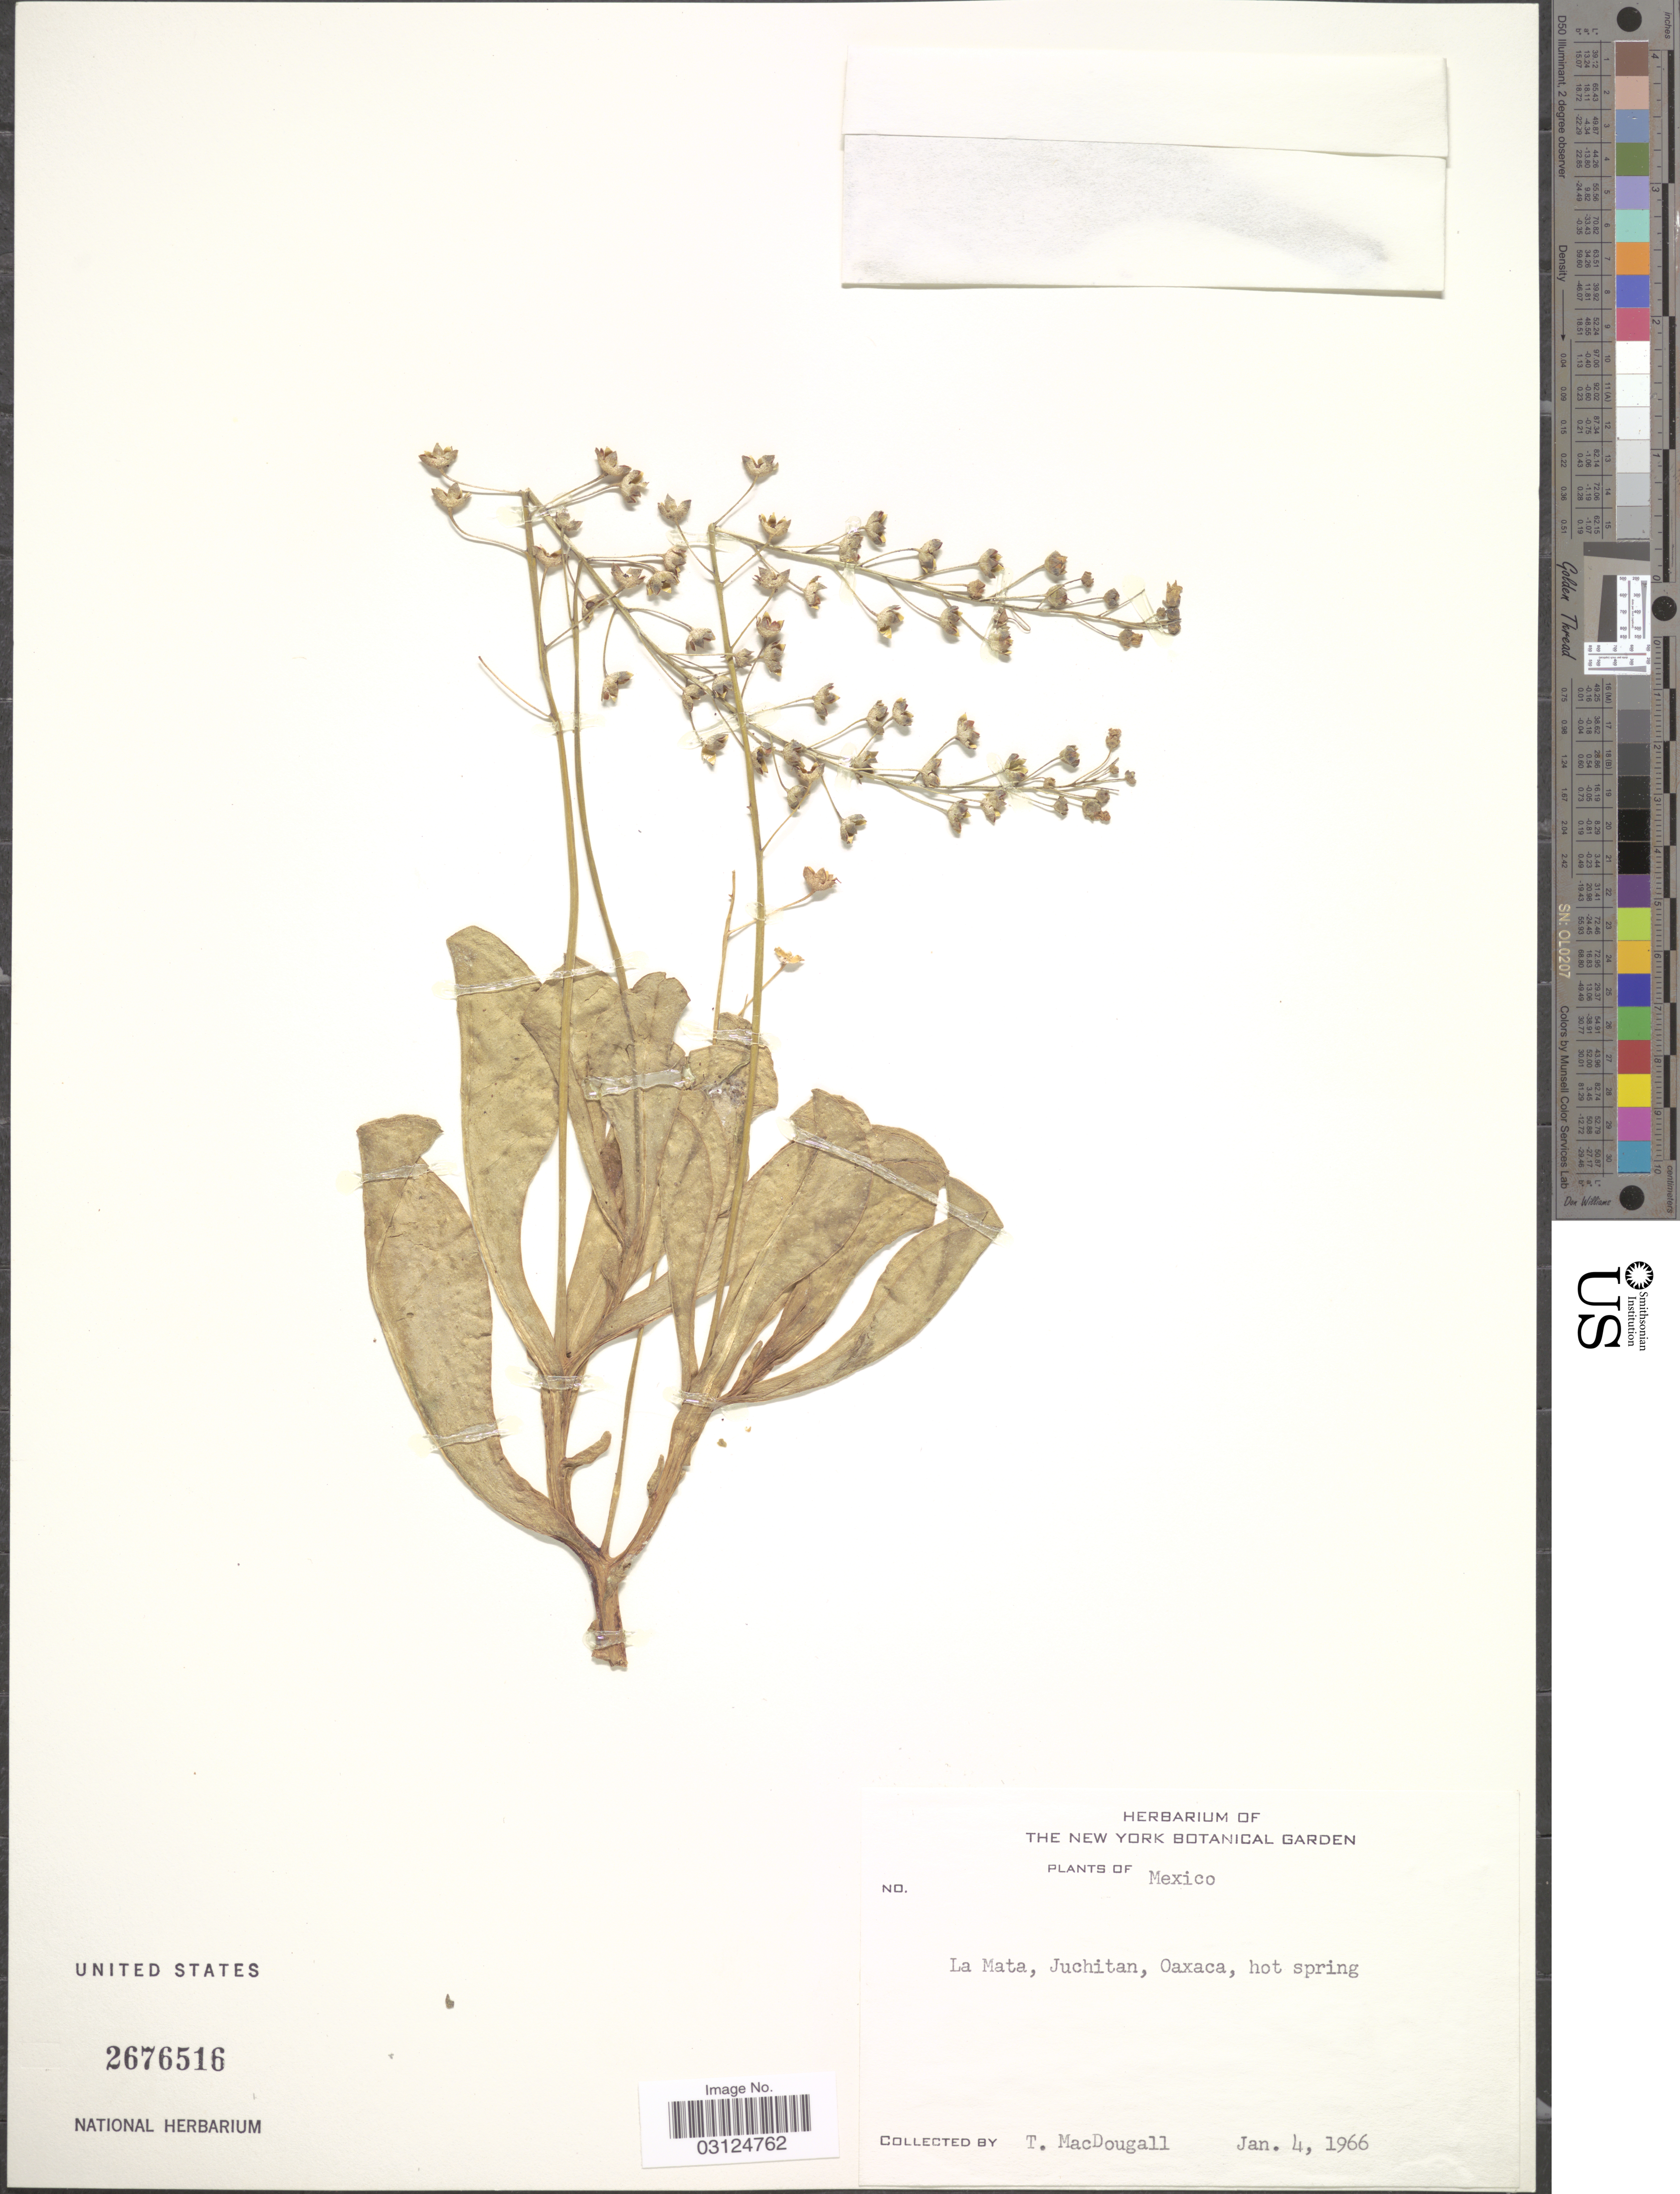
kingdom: Plantae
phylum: Tracheophyta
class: Magnoliopsida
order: Ericales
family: Primulaceae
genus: Samolus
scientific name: Samolus ebracteatus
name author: Kunth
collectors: T. B. MacDougall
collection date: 1966-01-04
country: Mexico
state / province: Oaxaca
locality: La Mata, Juchitan, hot spring.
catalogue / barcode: US 2676516